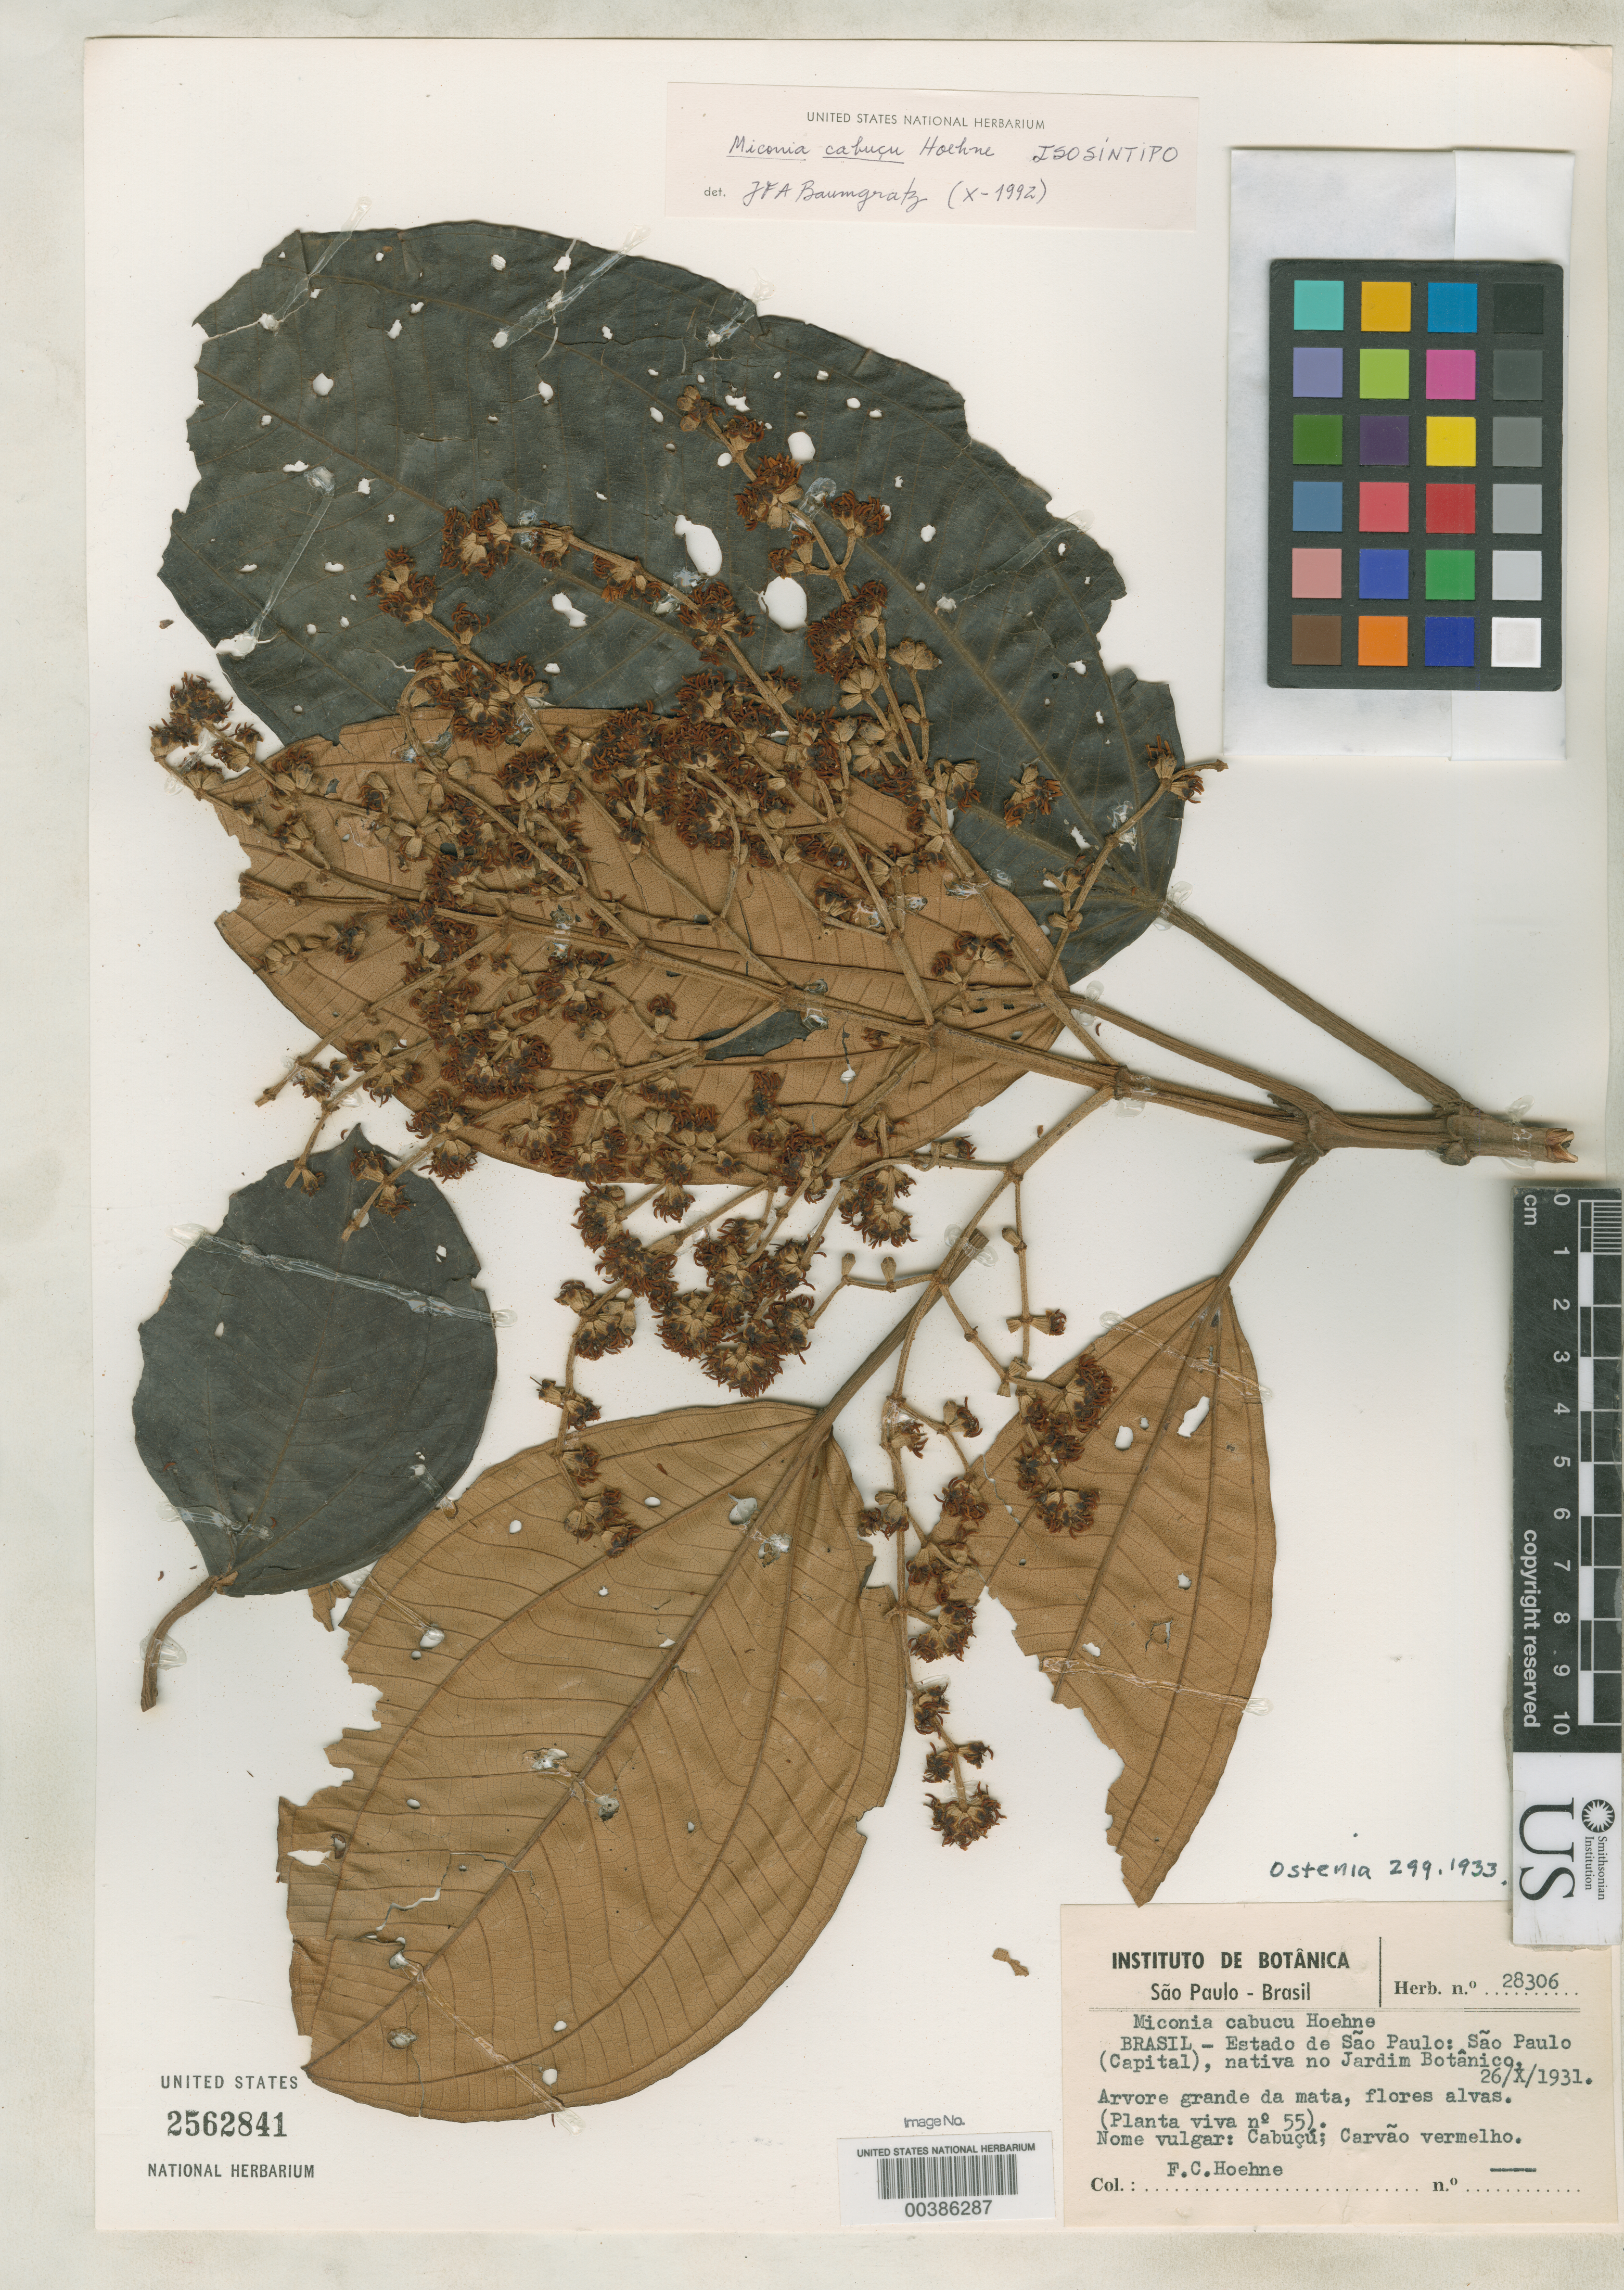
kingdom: Plantae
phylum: Tracheophyta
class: Magnoliopsida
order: Myrtales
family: Melastomataceae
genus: Miconia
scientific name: Miconia cabucu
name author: Hoehne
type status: Isosyntype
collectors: F. C. Hoehne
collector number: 28306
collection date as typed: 26 Oct 1931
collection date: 1931-10-26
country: Brazil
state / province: São Paulo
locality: Sao Paulo capital.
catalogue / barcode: US 2562841